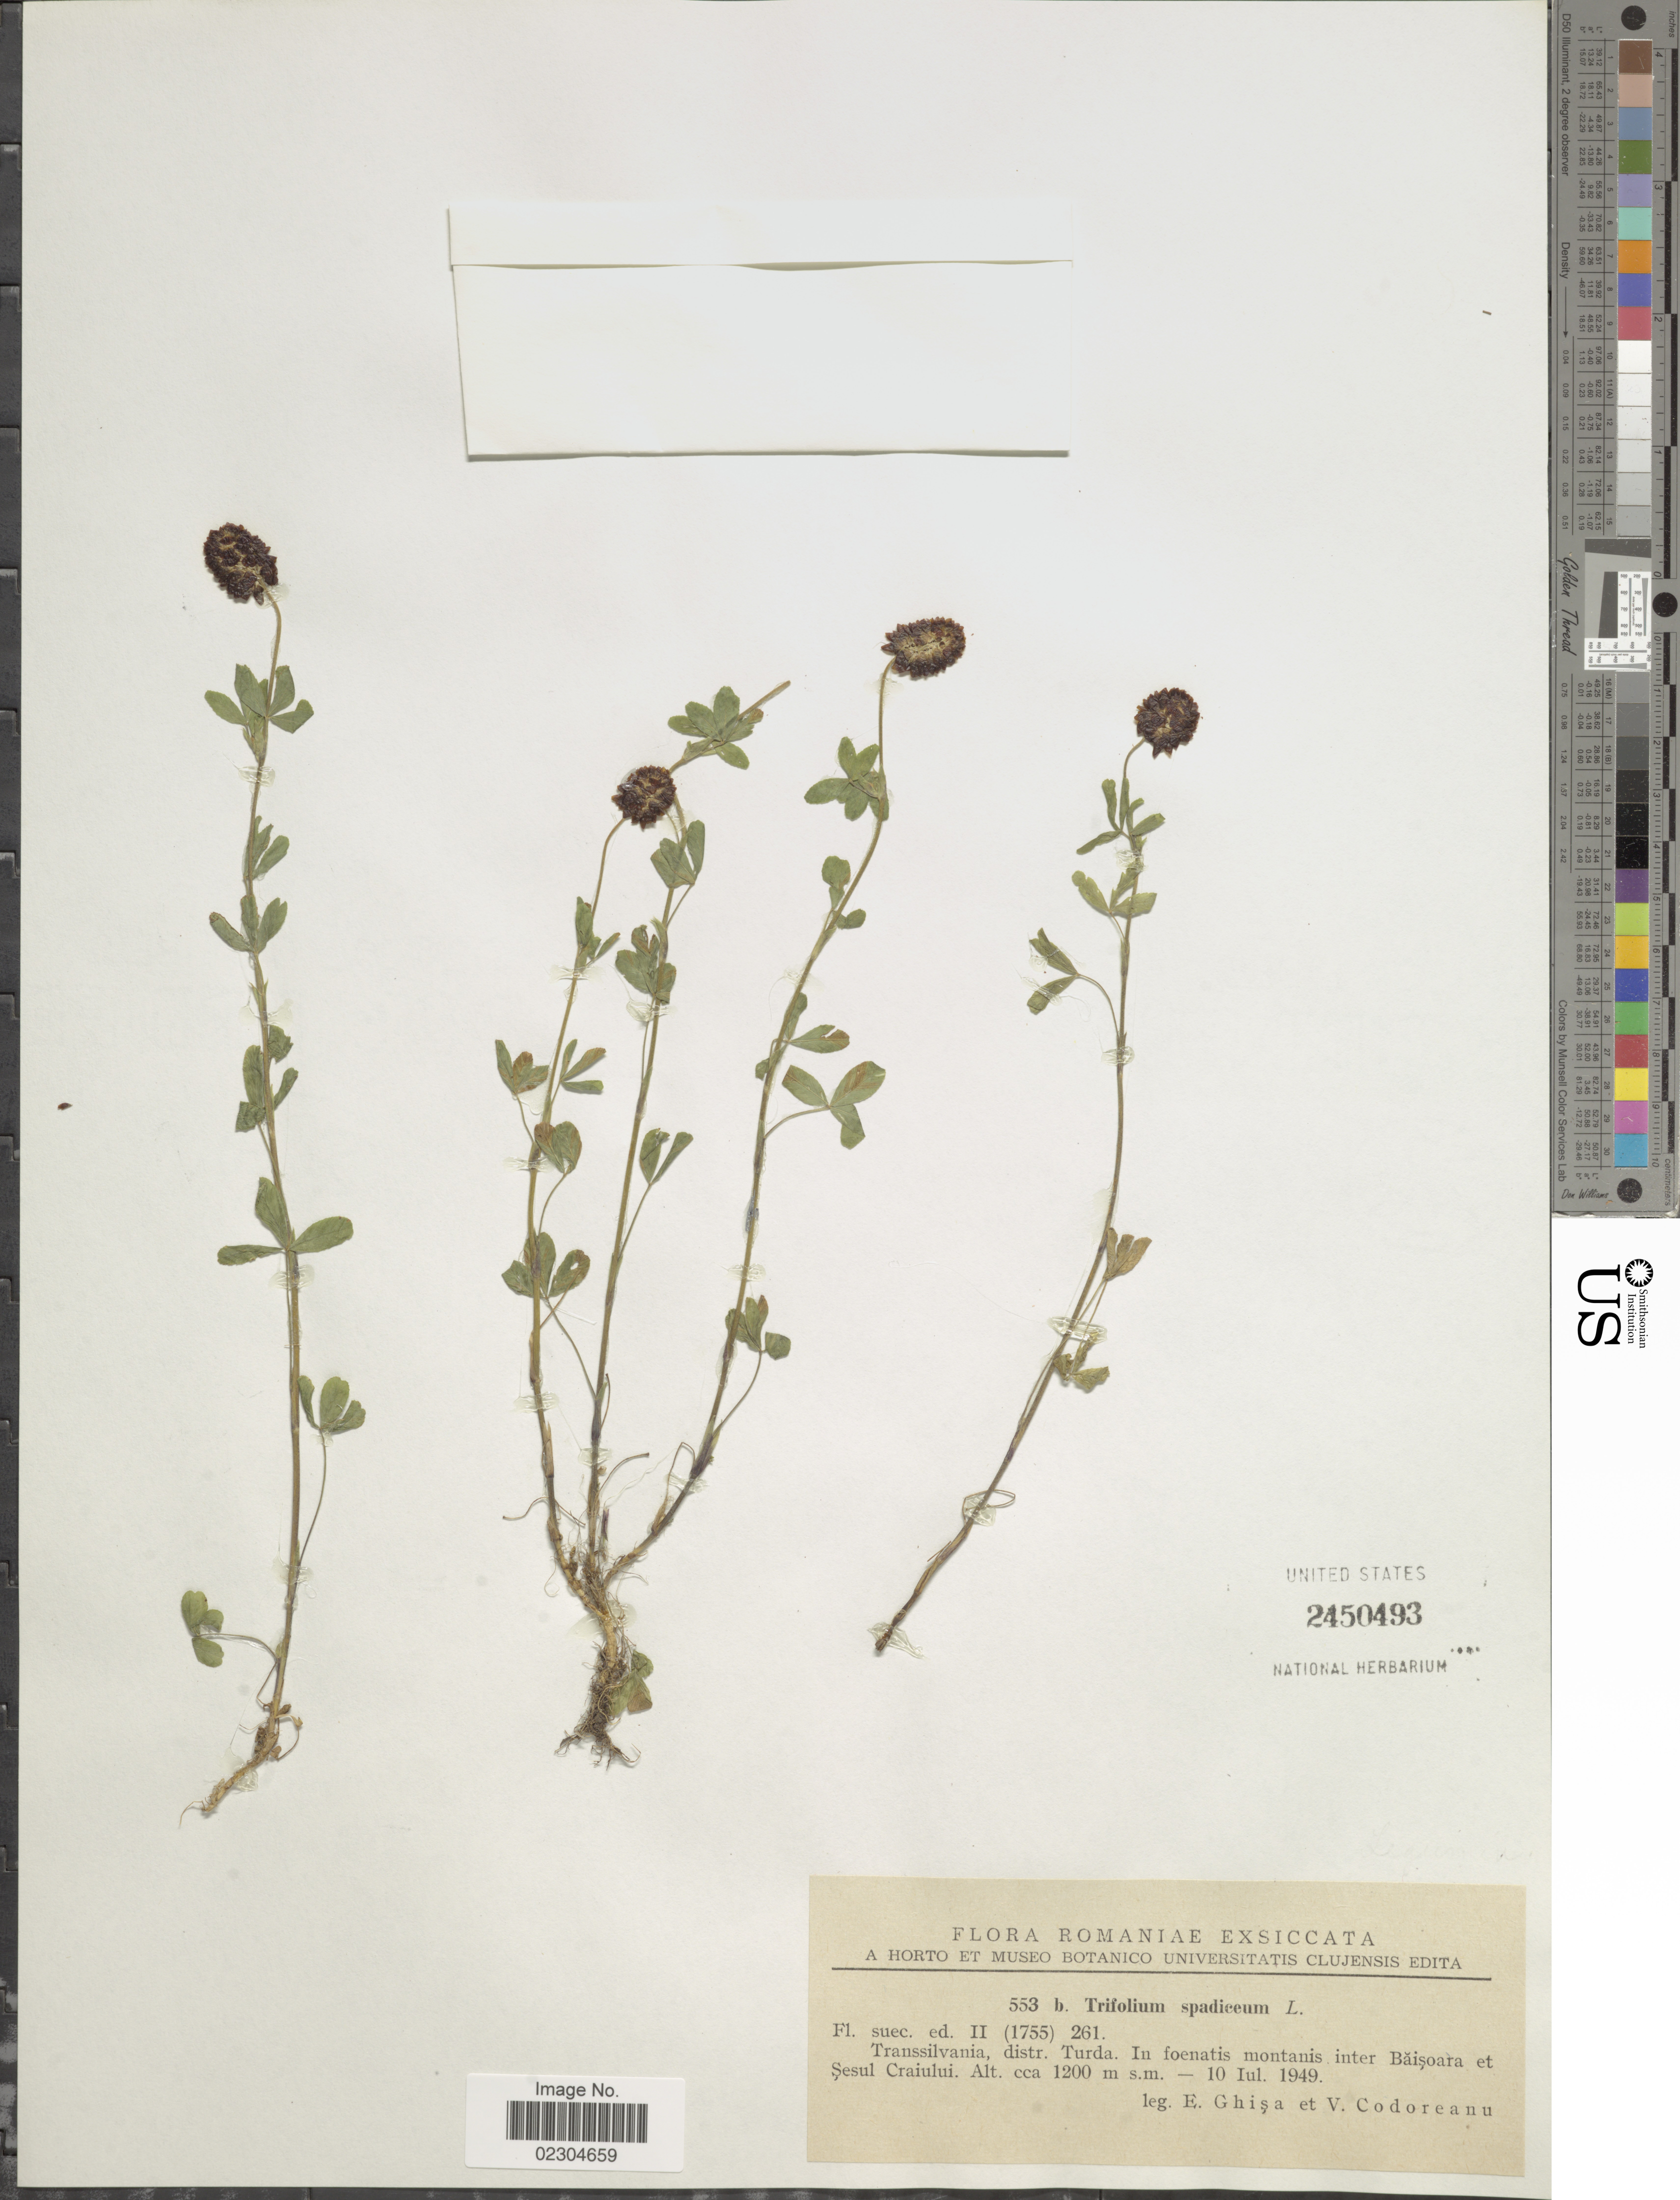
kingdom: Plantae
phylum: Tracheophyta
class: Magnoliopsida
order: Fabales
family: Fabaceae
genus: Trifolium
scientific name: Trifolium spadiceum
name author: L.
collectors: E. Ghisa & V. Codoreanu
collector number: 553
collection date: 1949-07-10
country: Romania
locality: Transsilvania, distr. Turda, In foenatis montanis inter Baisoara et Sesul Craiului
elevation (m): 1200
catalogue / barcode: US 245093